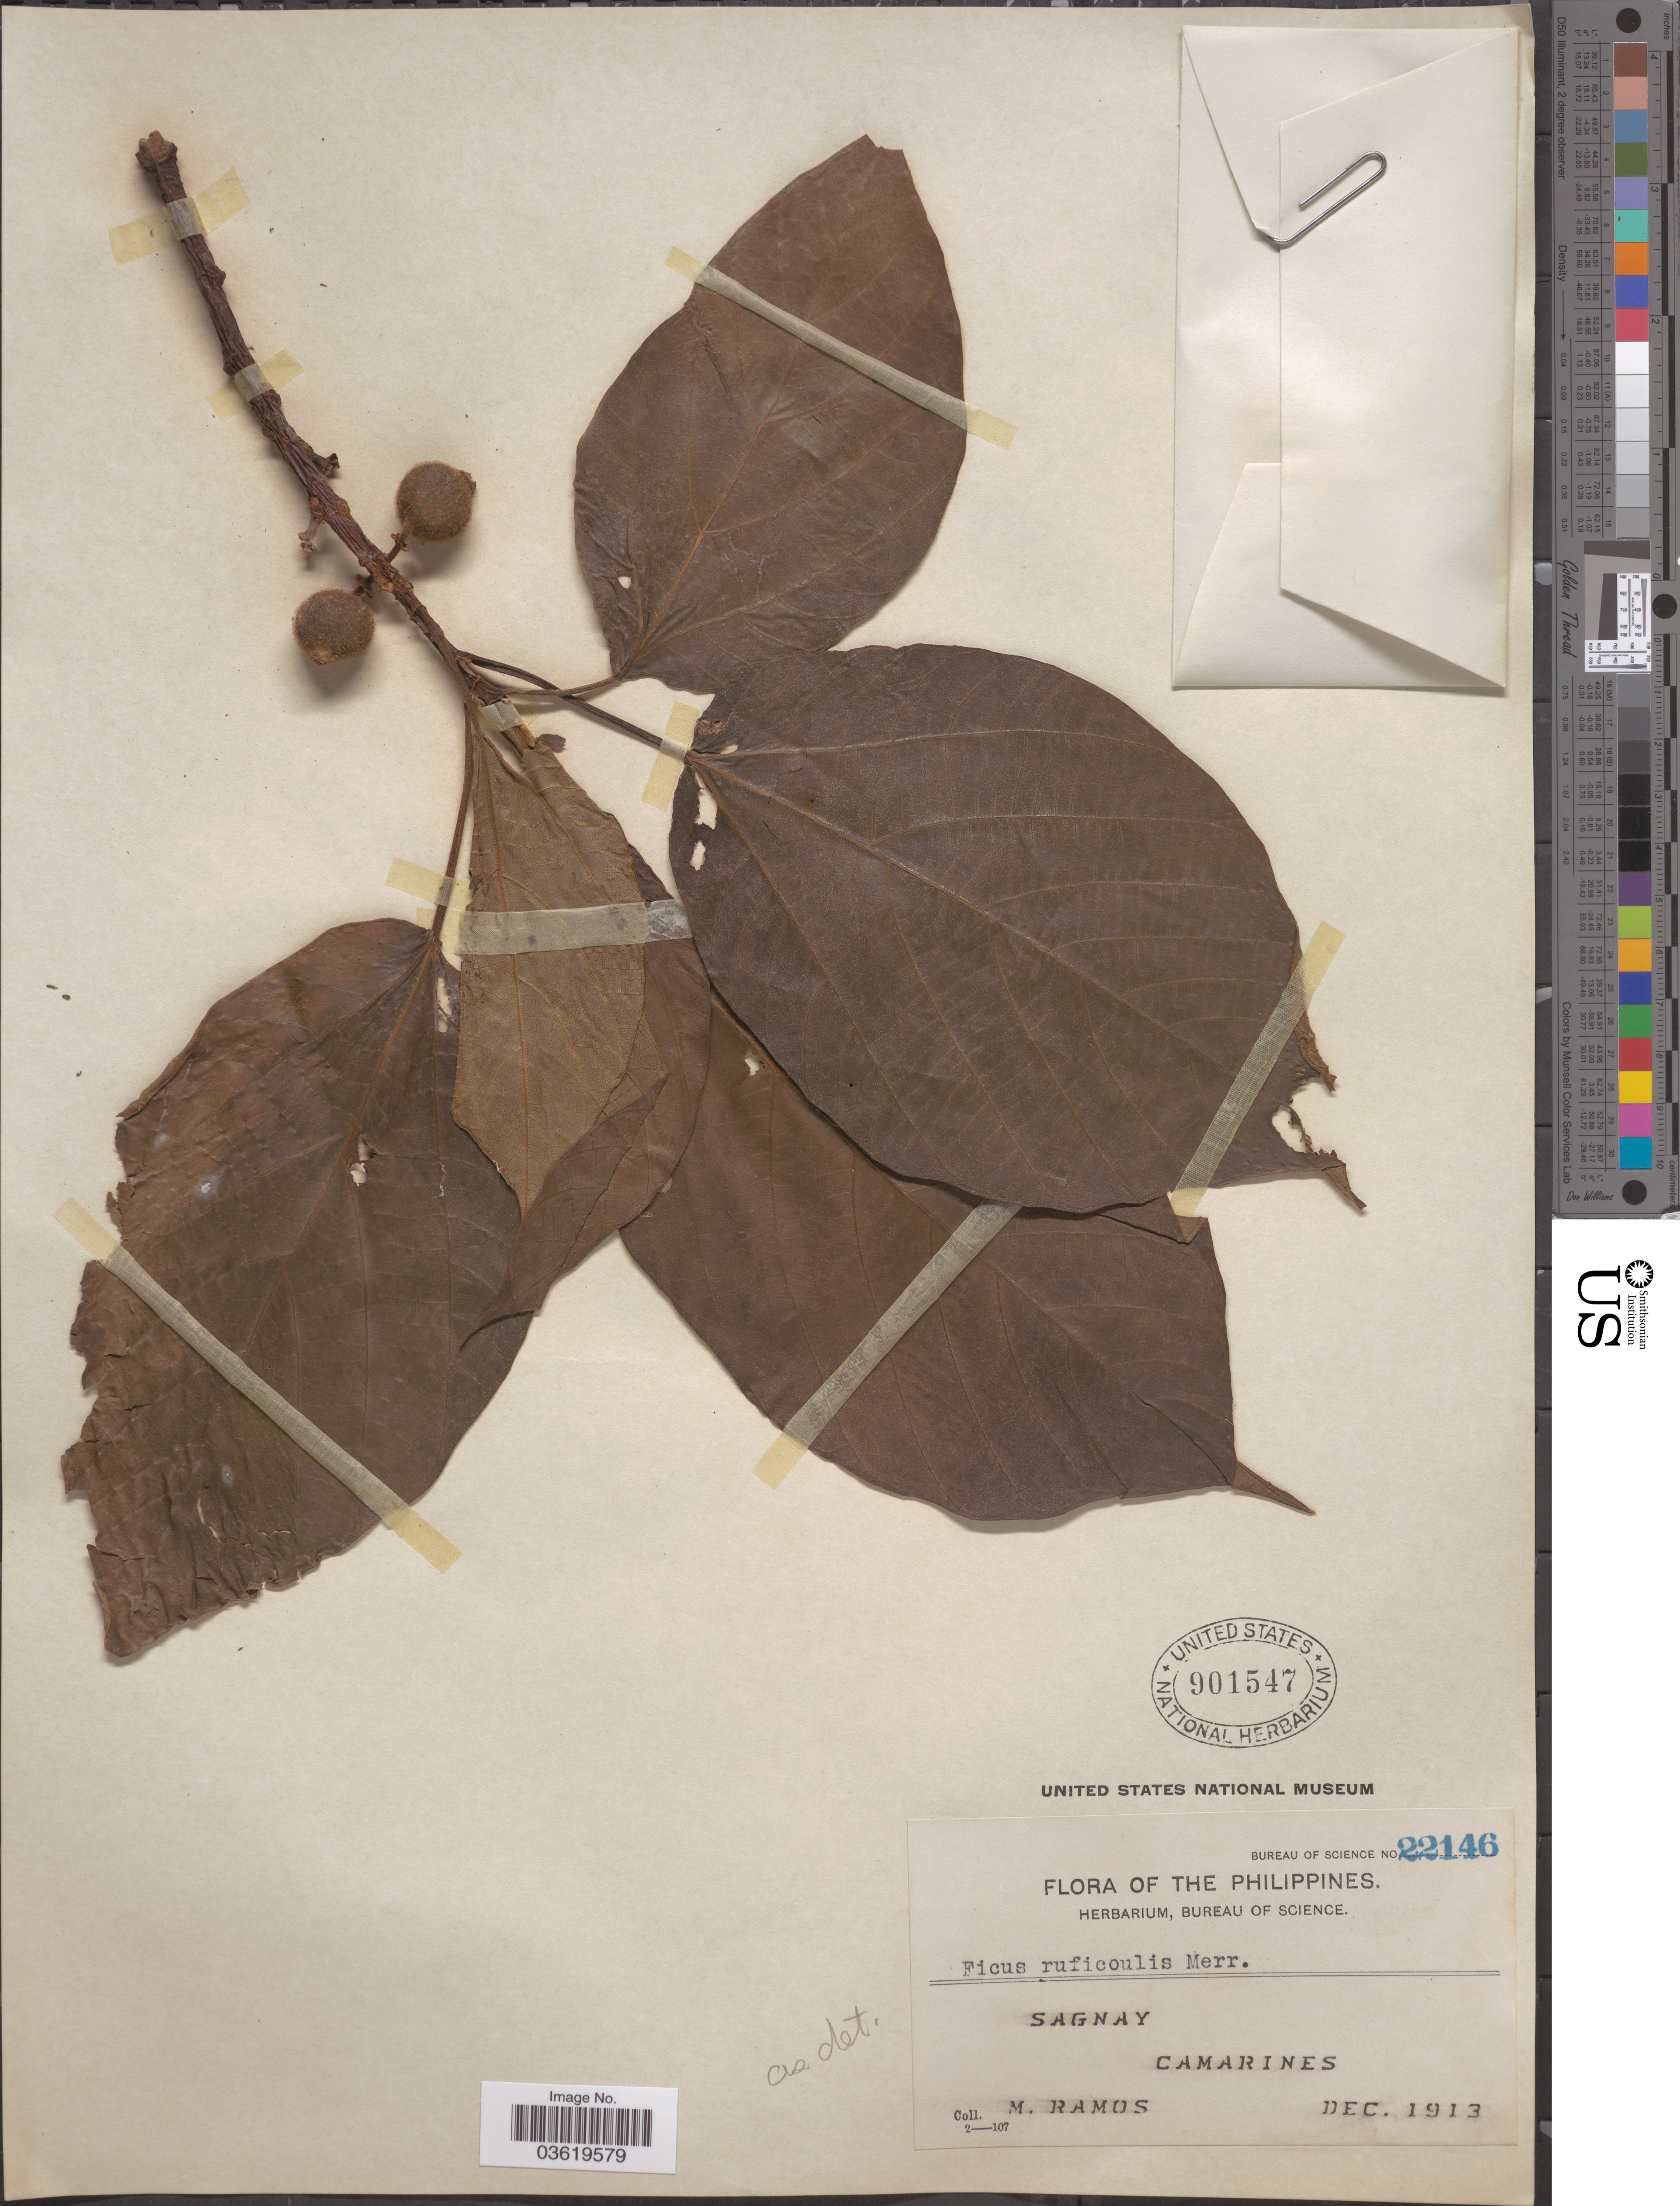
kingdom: Plantae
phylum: Tracheophyta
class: Magnoliopsida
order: Rosales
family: Moraceae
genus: Ficus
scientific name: Ficus ruficaulis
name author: Merr.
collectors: M. Ramos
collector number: Bureau of Science 22146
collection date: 1913-12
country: Philippines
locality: Sagnay. Camarines.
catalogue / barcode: US 901547